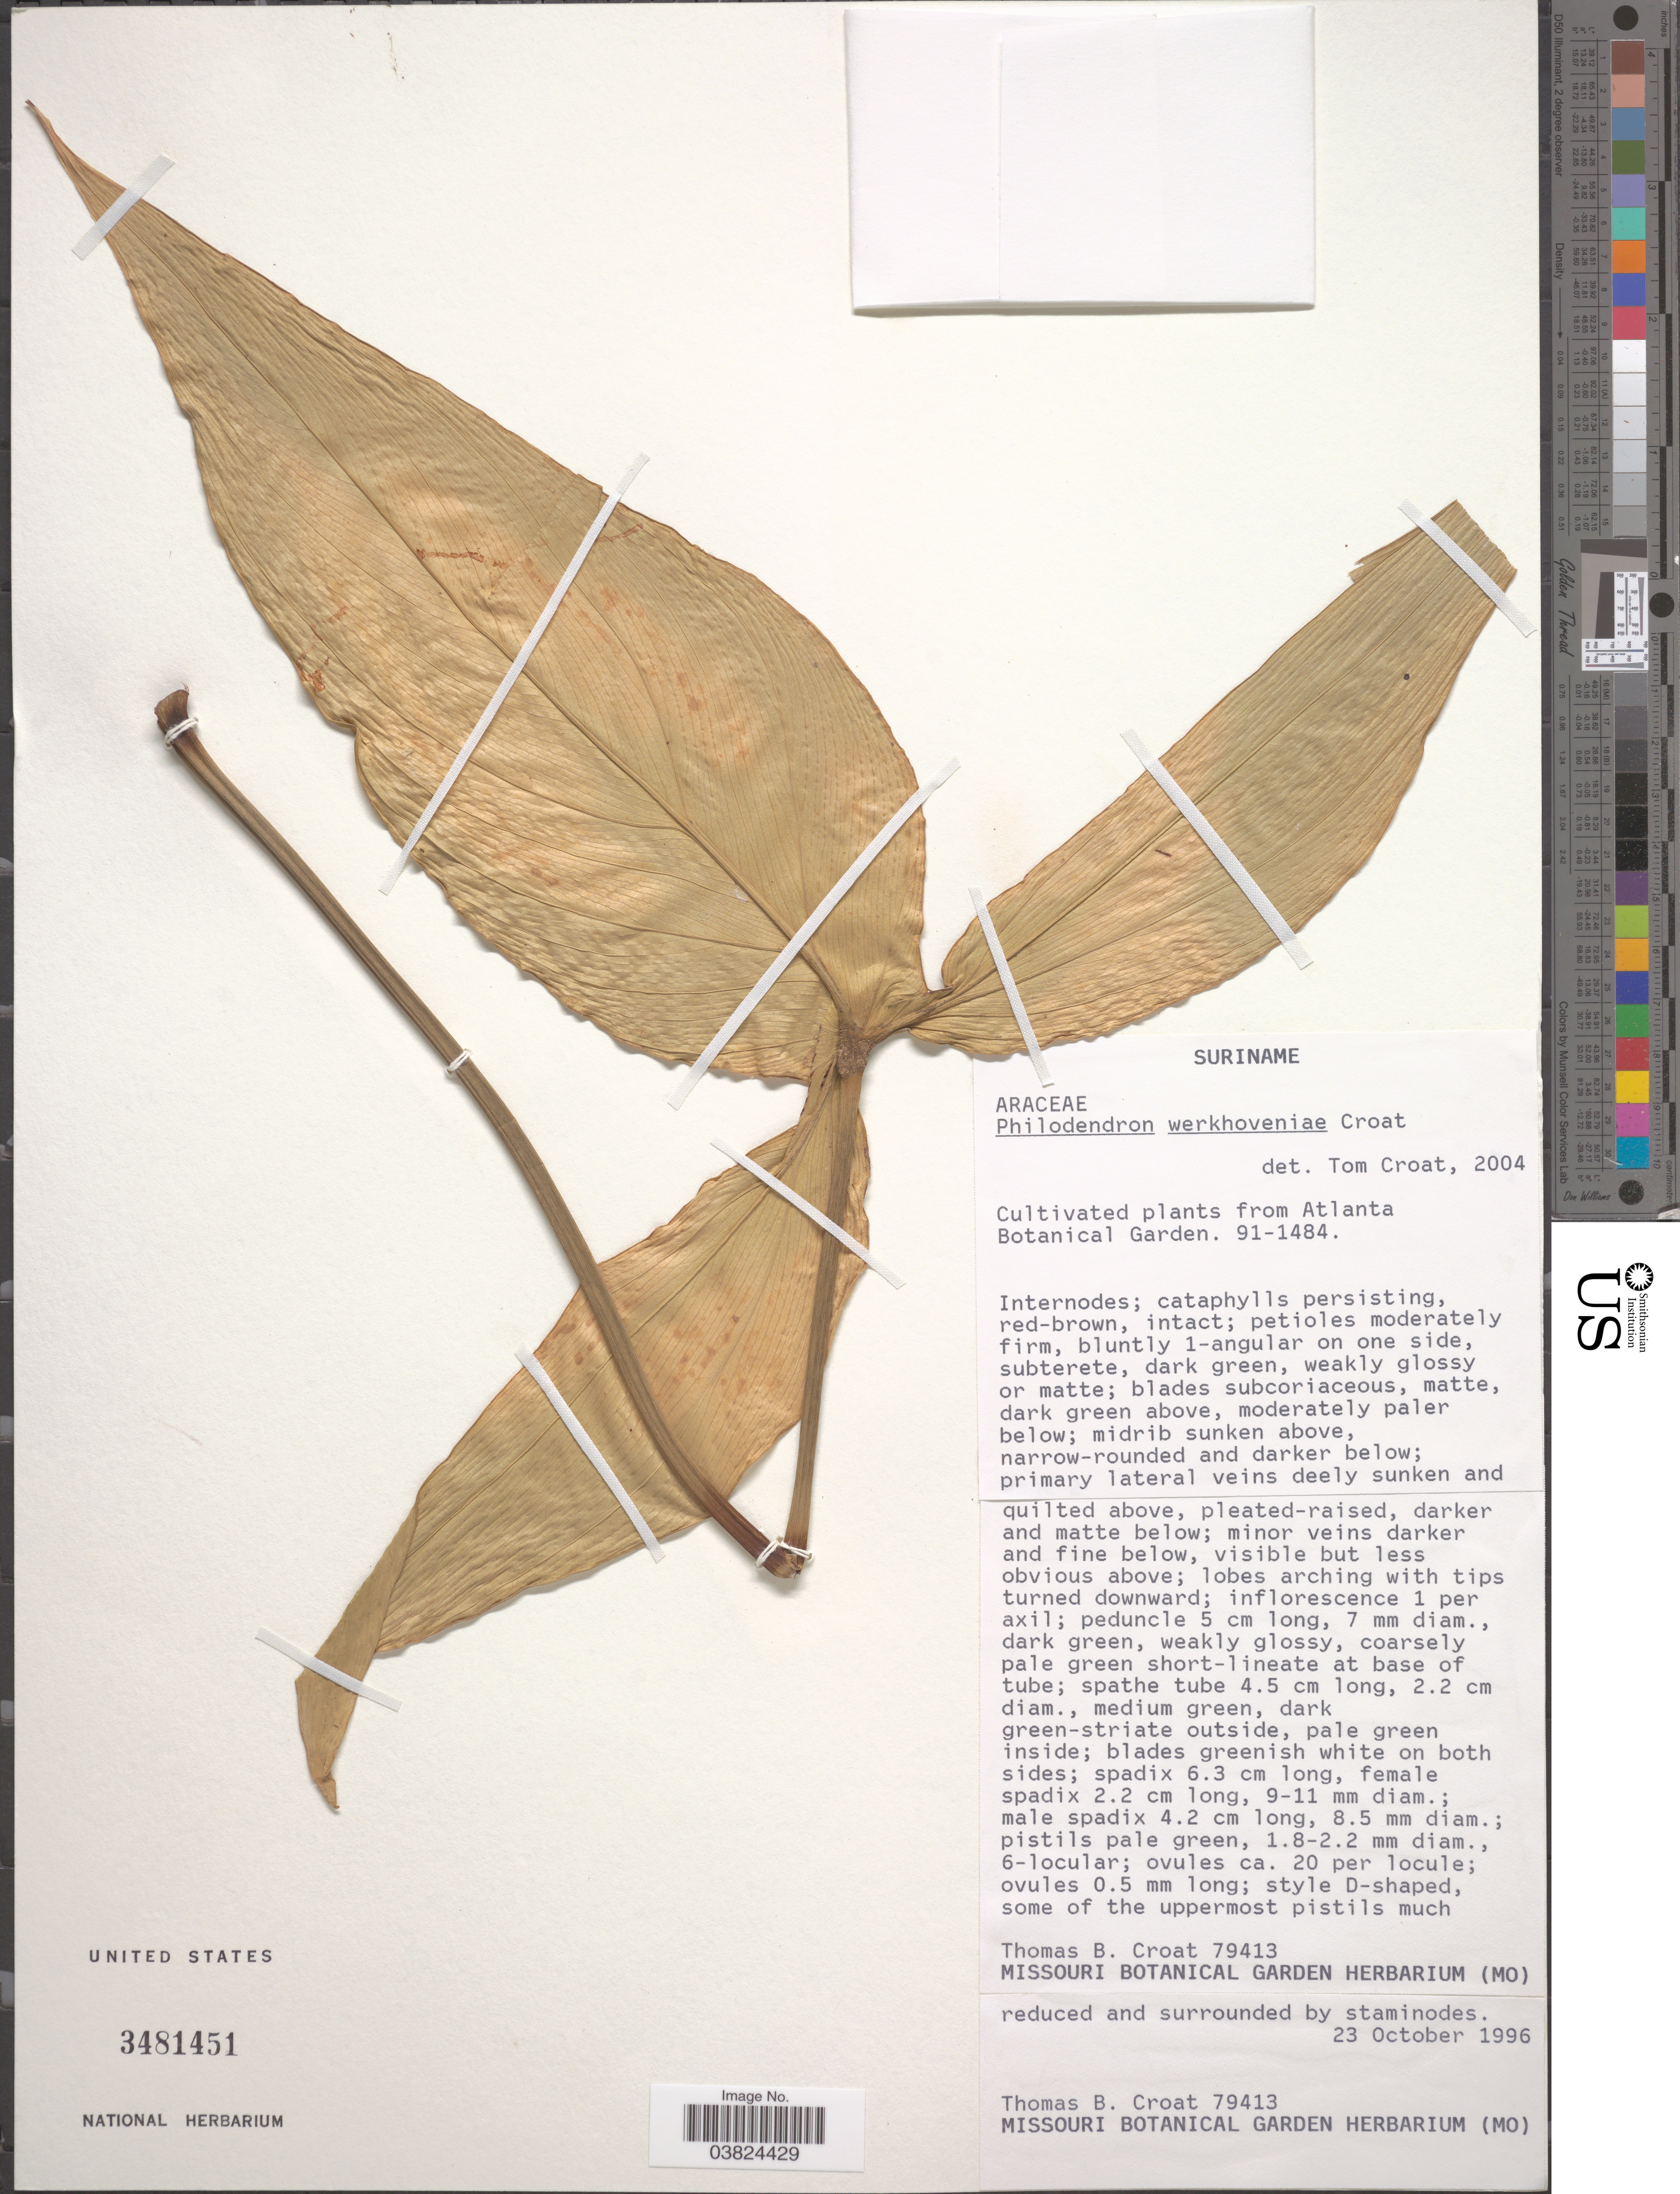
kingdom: Plantae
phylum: Tracheophyta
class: Liliopsida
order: Alismatales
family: Araceae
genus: Philodendron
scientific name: Philodendron werkhoveniae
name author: Croat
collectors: T. B. Croat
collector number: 79413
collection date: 1996-10-23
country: United States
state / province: Georgia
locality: Atlanta Botanical Garden. 91-1484.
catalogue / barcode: US 3481451